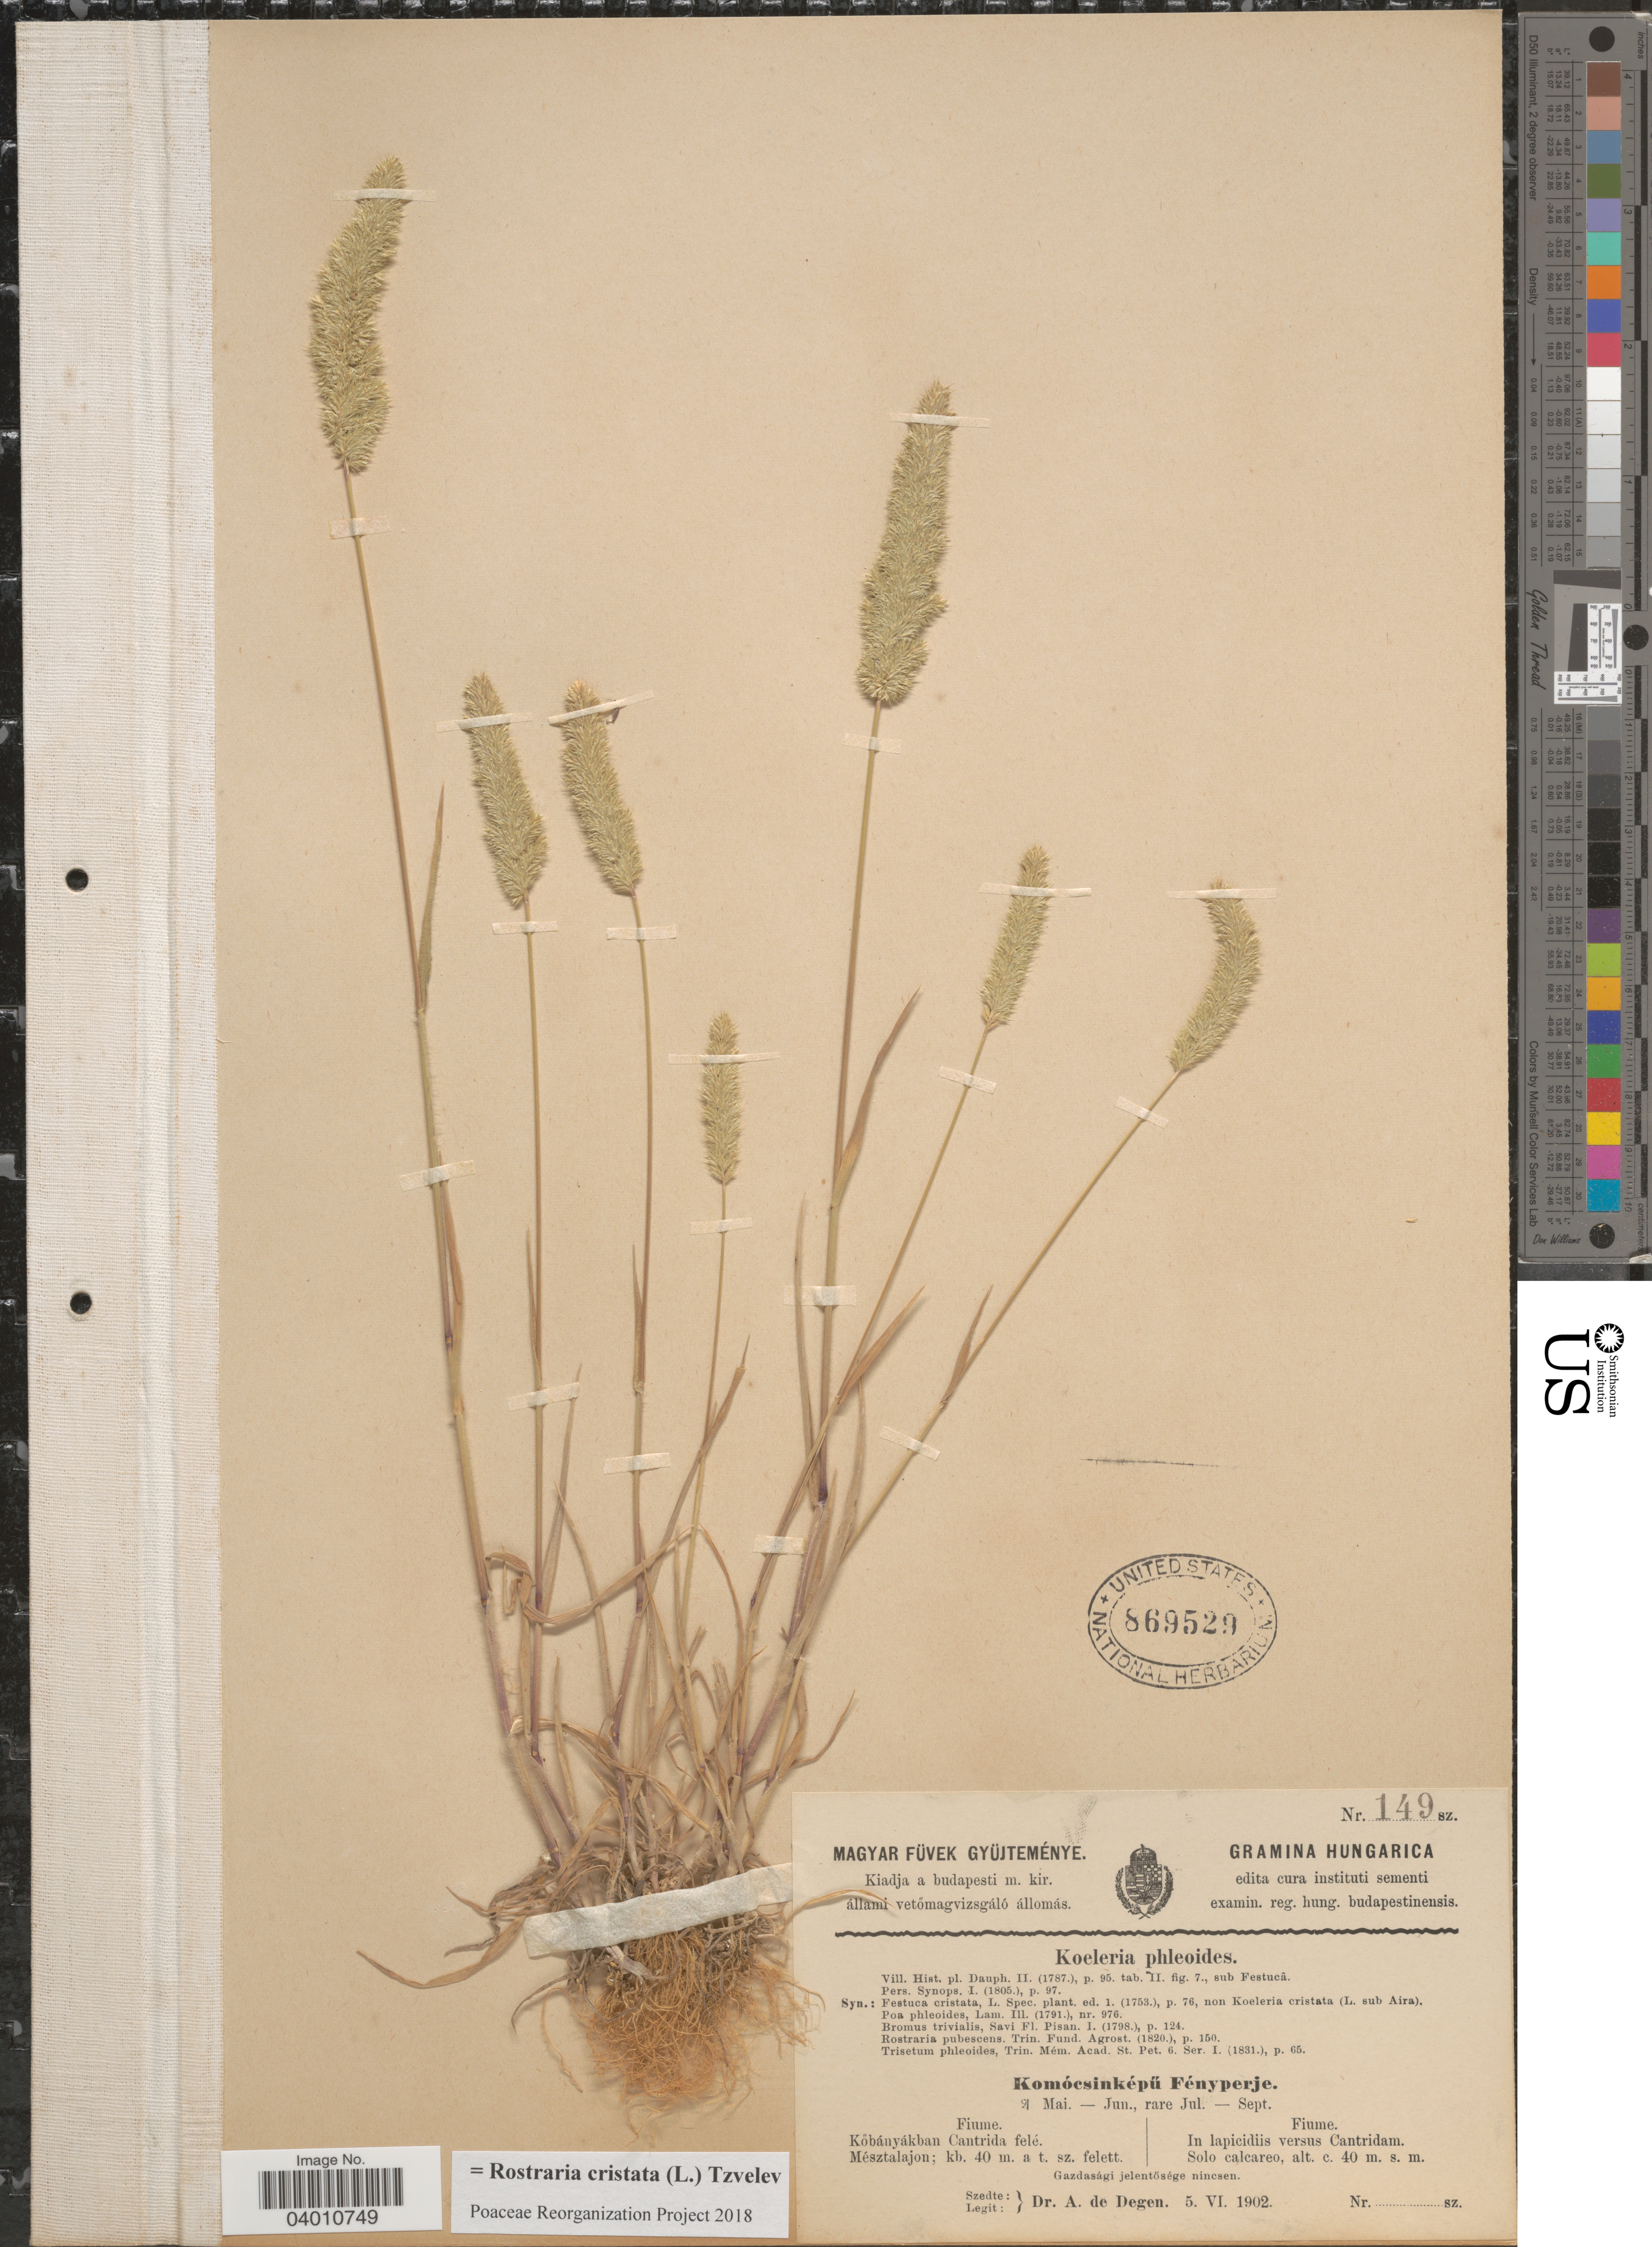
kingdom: Plantae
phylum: Tracheophyta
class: Liliopsida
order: Poales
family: Poaceae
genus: Rostraria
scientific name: Rostraria cristata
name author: (L.) Tzvelev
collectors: A. de Degen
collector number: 149SZ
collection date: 1902-06-05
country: Croatia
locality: Fiume. In lapicidiis versus Cantridam. Solo calcareo.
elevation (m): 40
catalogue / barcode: US 869529